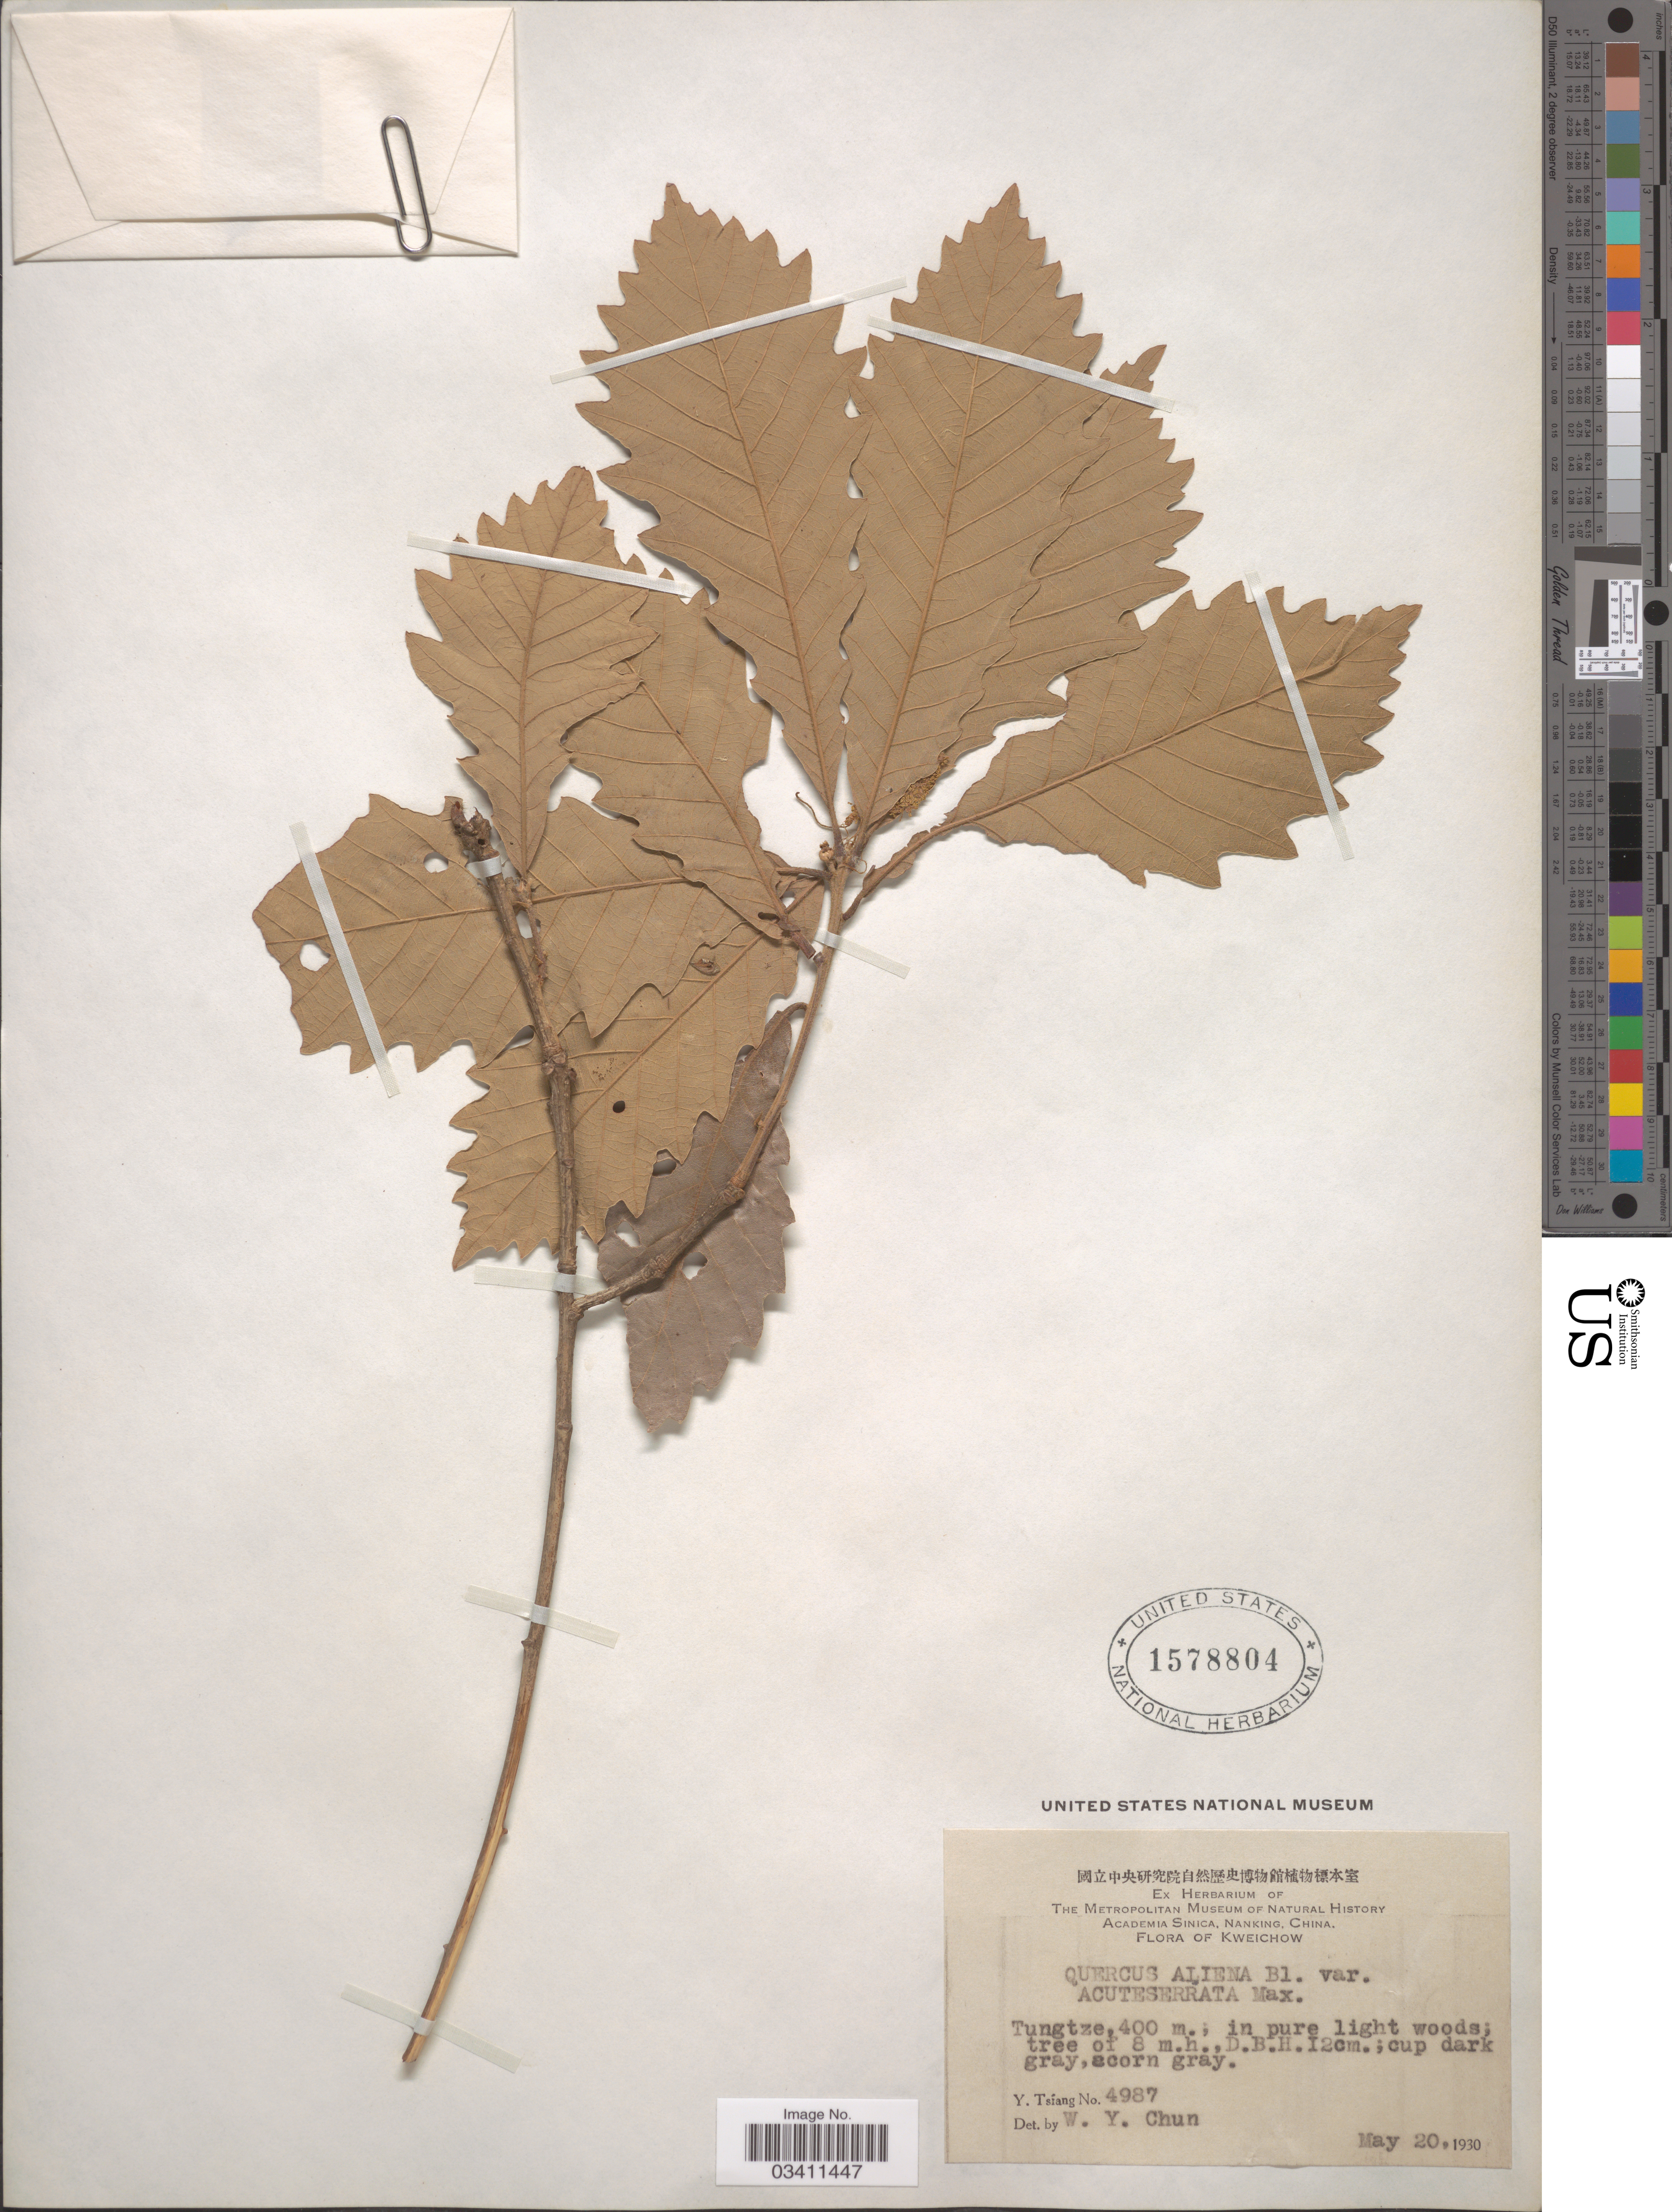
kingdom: Plantae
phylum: Tracheophyta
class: Magnoliopsida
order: Fagales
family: Fagaceae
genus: Quercus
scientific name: Quercus aliena var. acutiserrata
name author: Maxim.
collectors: Y. Tsiang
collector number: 4987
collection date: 1930-05-20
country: China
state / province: Guizhou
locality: Kweichow. Tungtze.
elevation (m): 400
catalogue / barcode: US 1578804